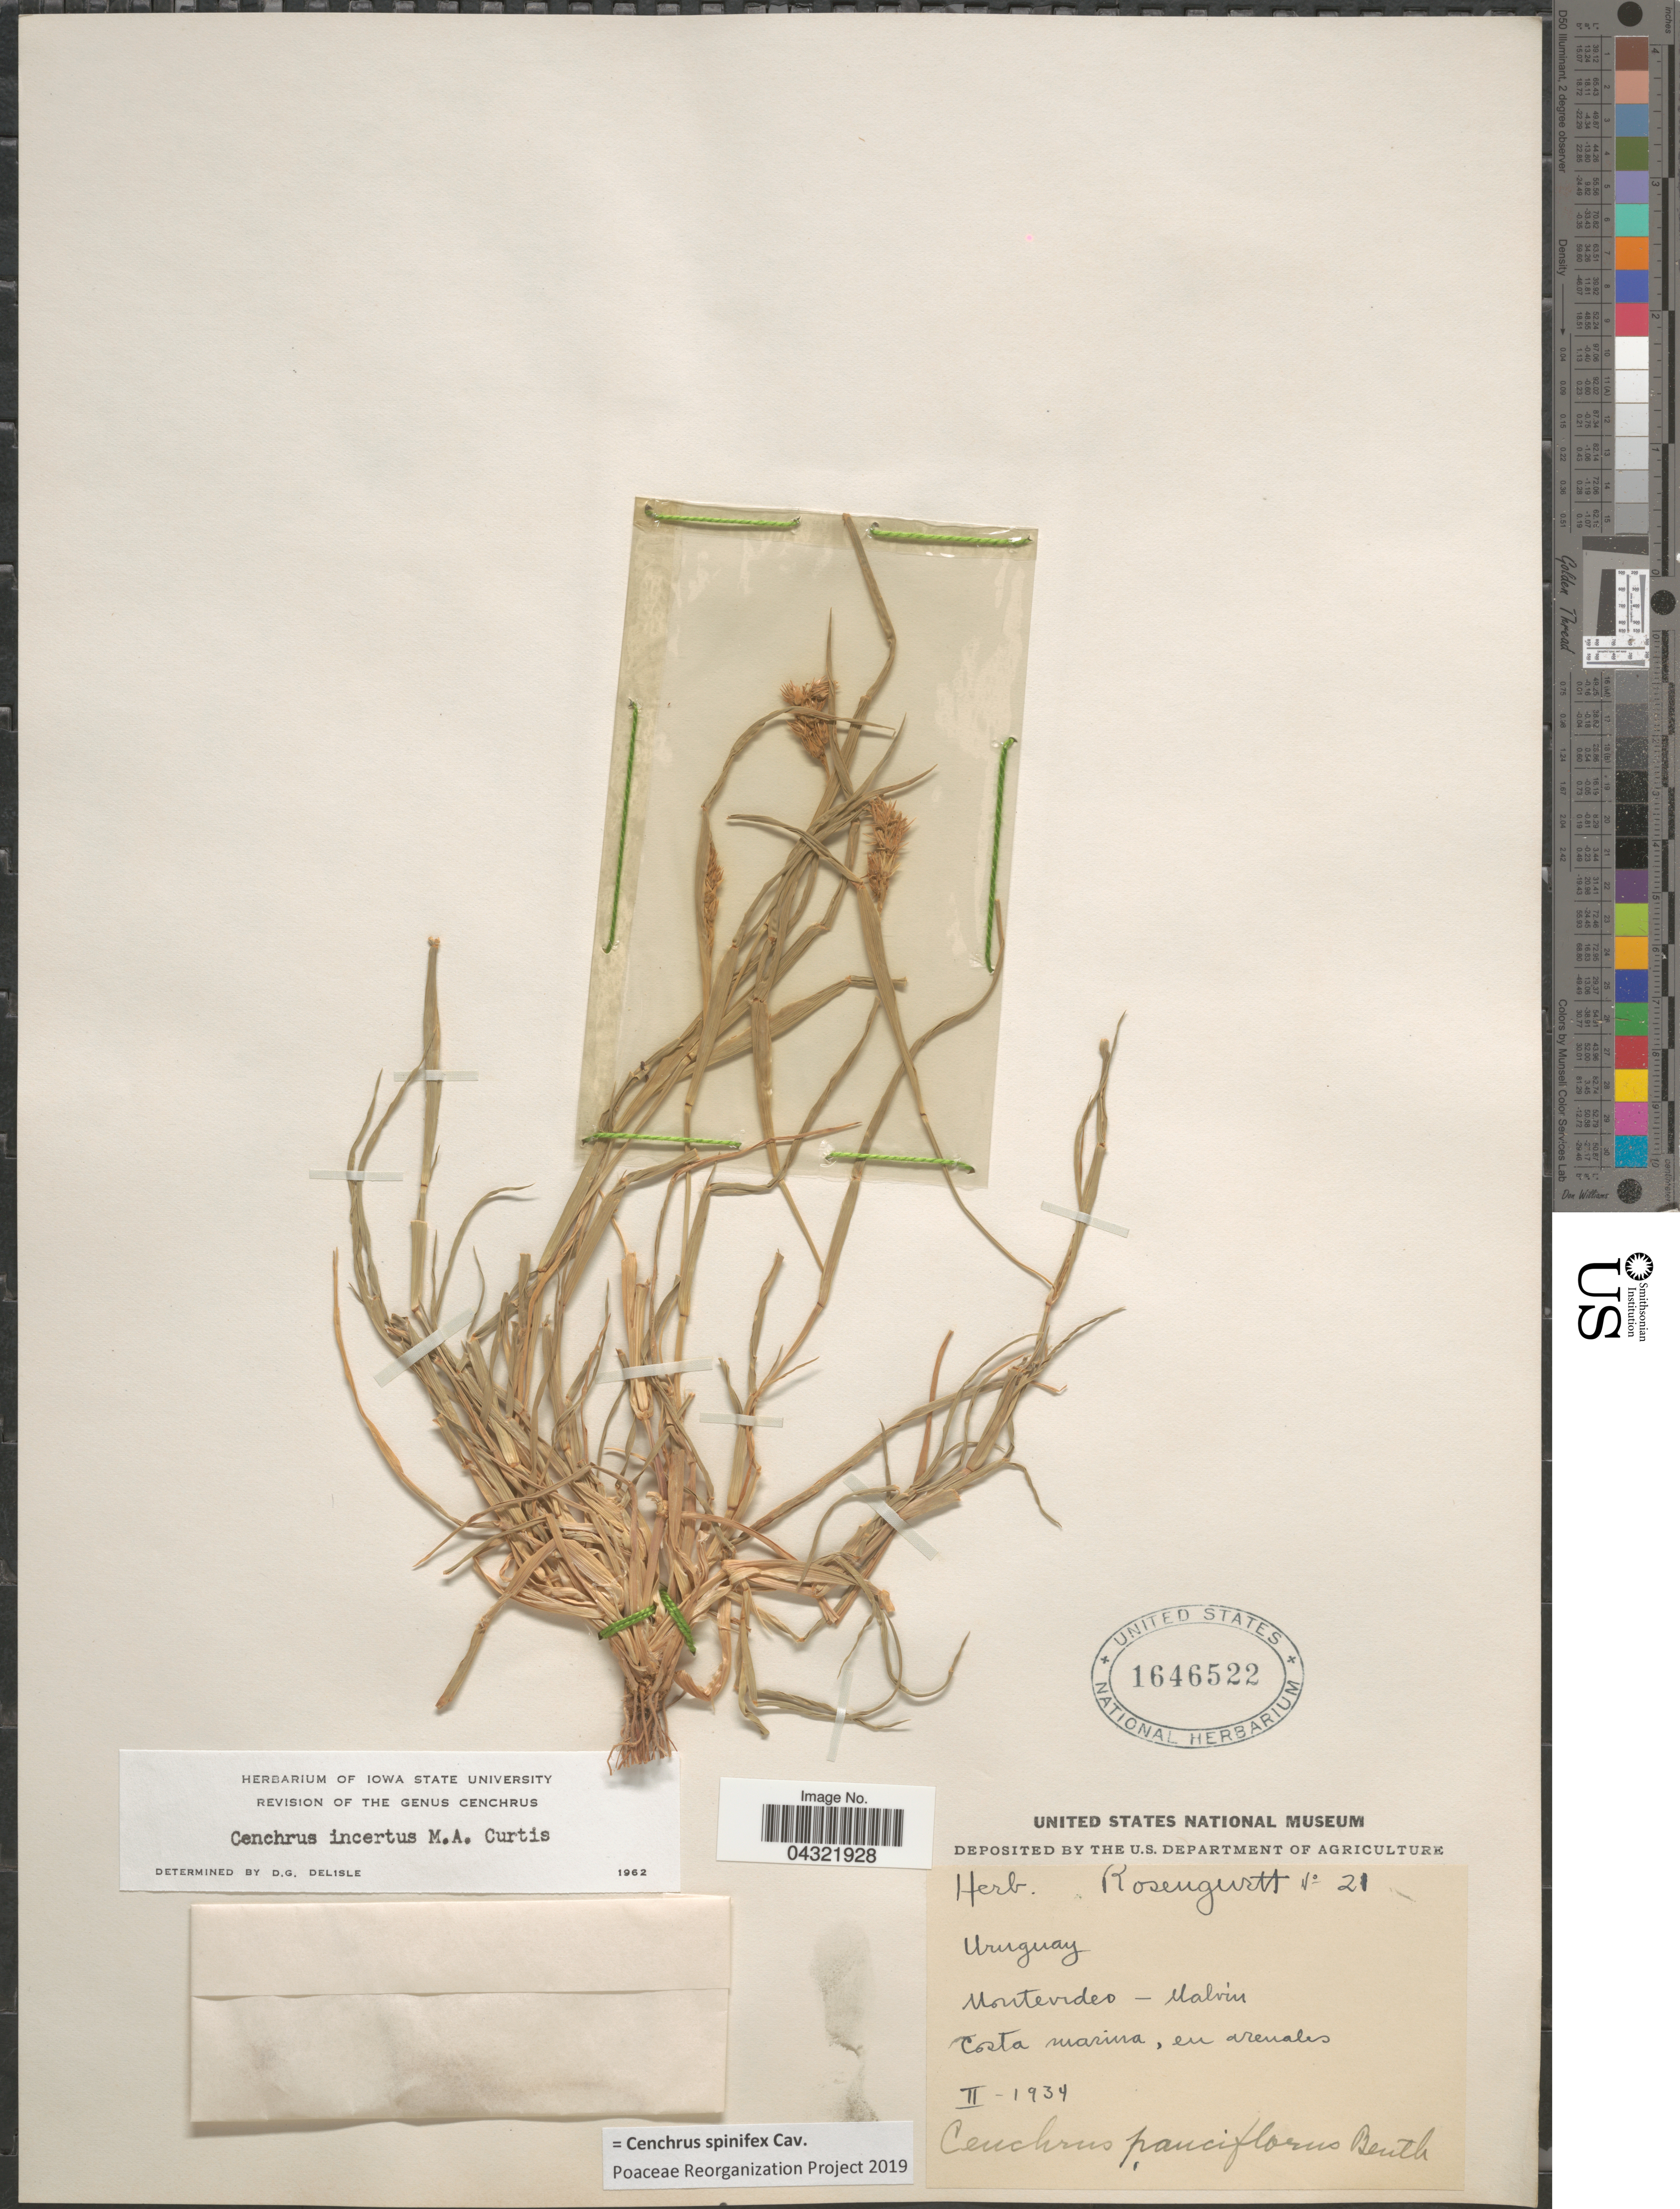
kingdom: Plantae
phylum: Tracheophyta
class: Liliopsida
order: Poales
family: Poaceae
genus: Cenchrus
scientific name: Cenchrus spinifex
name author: Cav.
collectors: ex herb. Rosengurtt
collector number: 21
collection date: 1934-02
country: Uruguay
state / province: Montevideo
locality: Malvin. Costa marina, en arenales.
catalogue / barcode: US 1646522